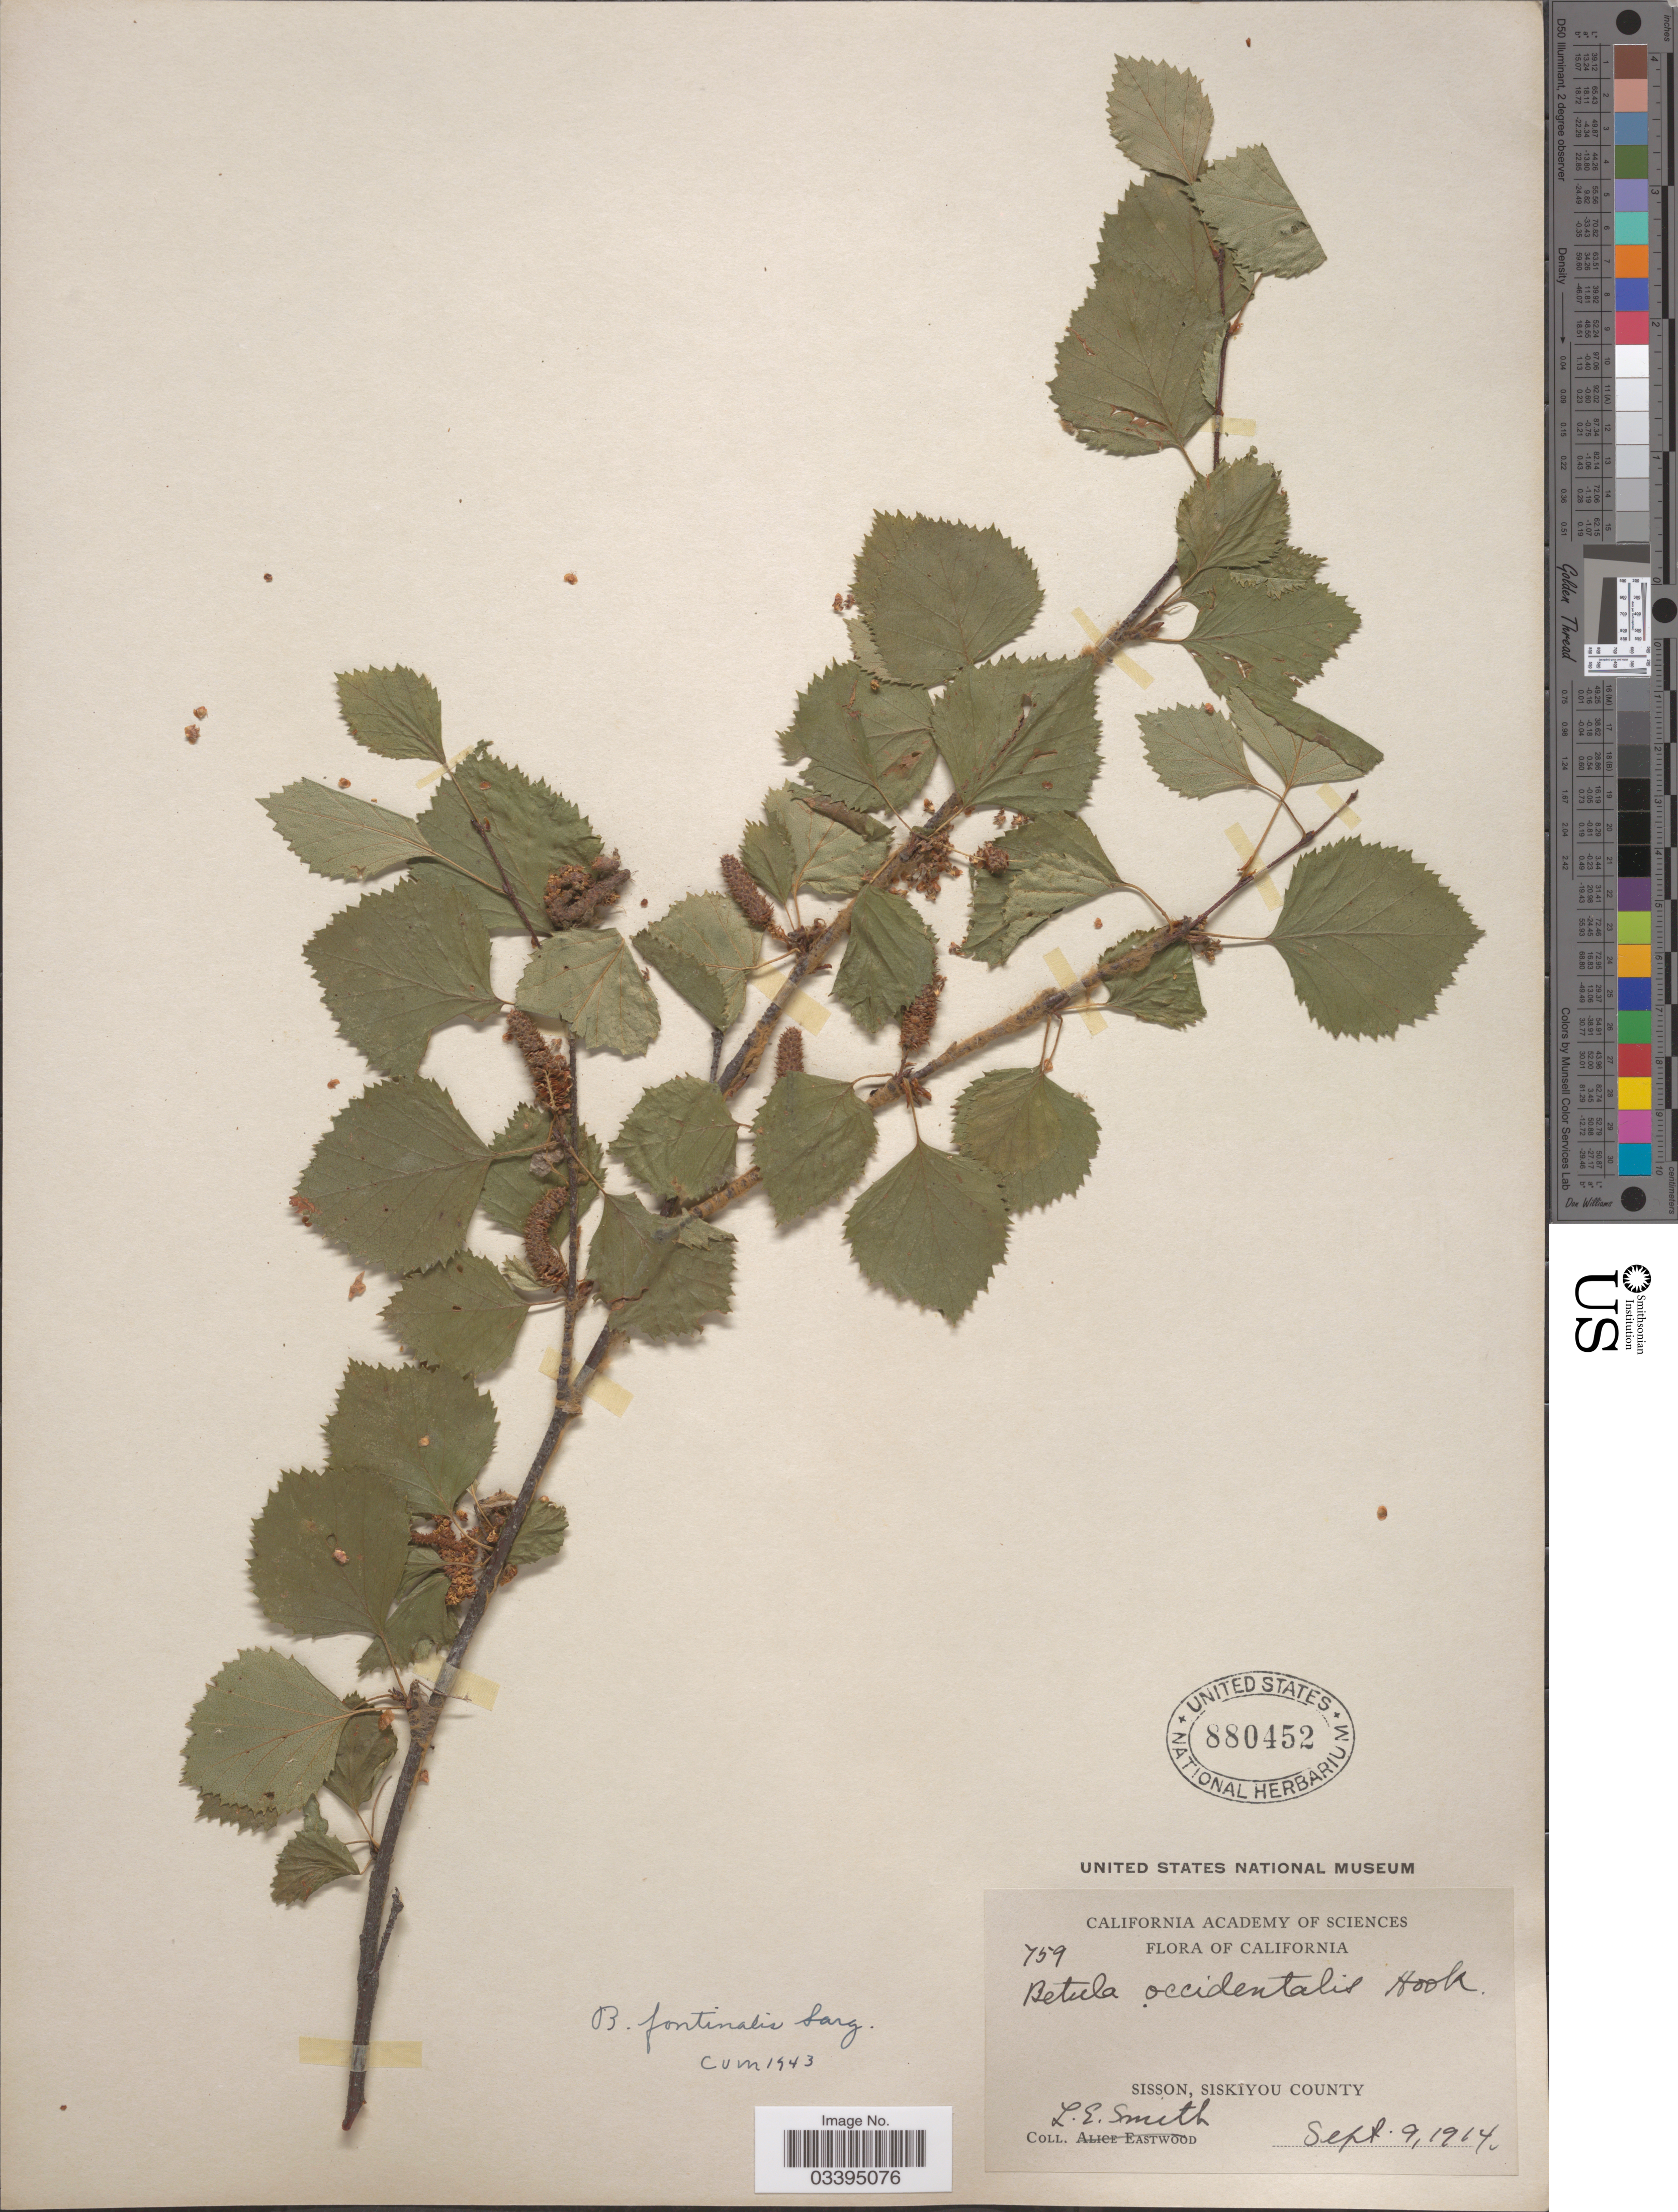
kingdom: Plantae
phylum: Tracheophyta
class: Magnoliopsida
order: Fagales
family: Betulaceae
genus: Betula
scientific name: Betula fontinalis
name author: Sarg.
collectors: L. E. Smith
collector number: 759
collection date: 1914-09-09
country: United States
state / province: California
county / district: Siskiyou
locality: Sisson, Siskiyou County.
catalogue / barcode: US 880452